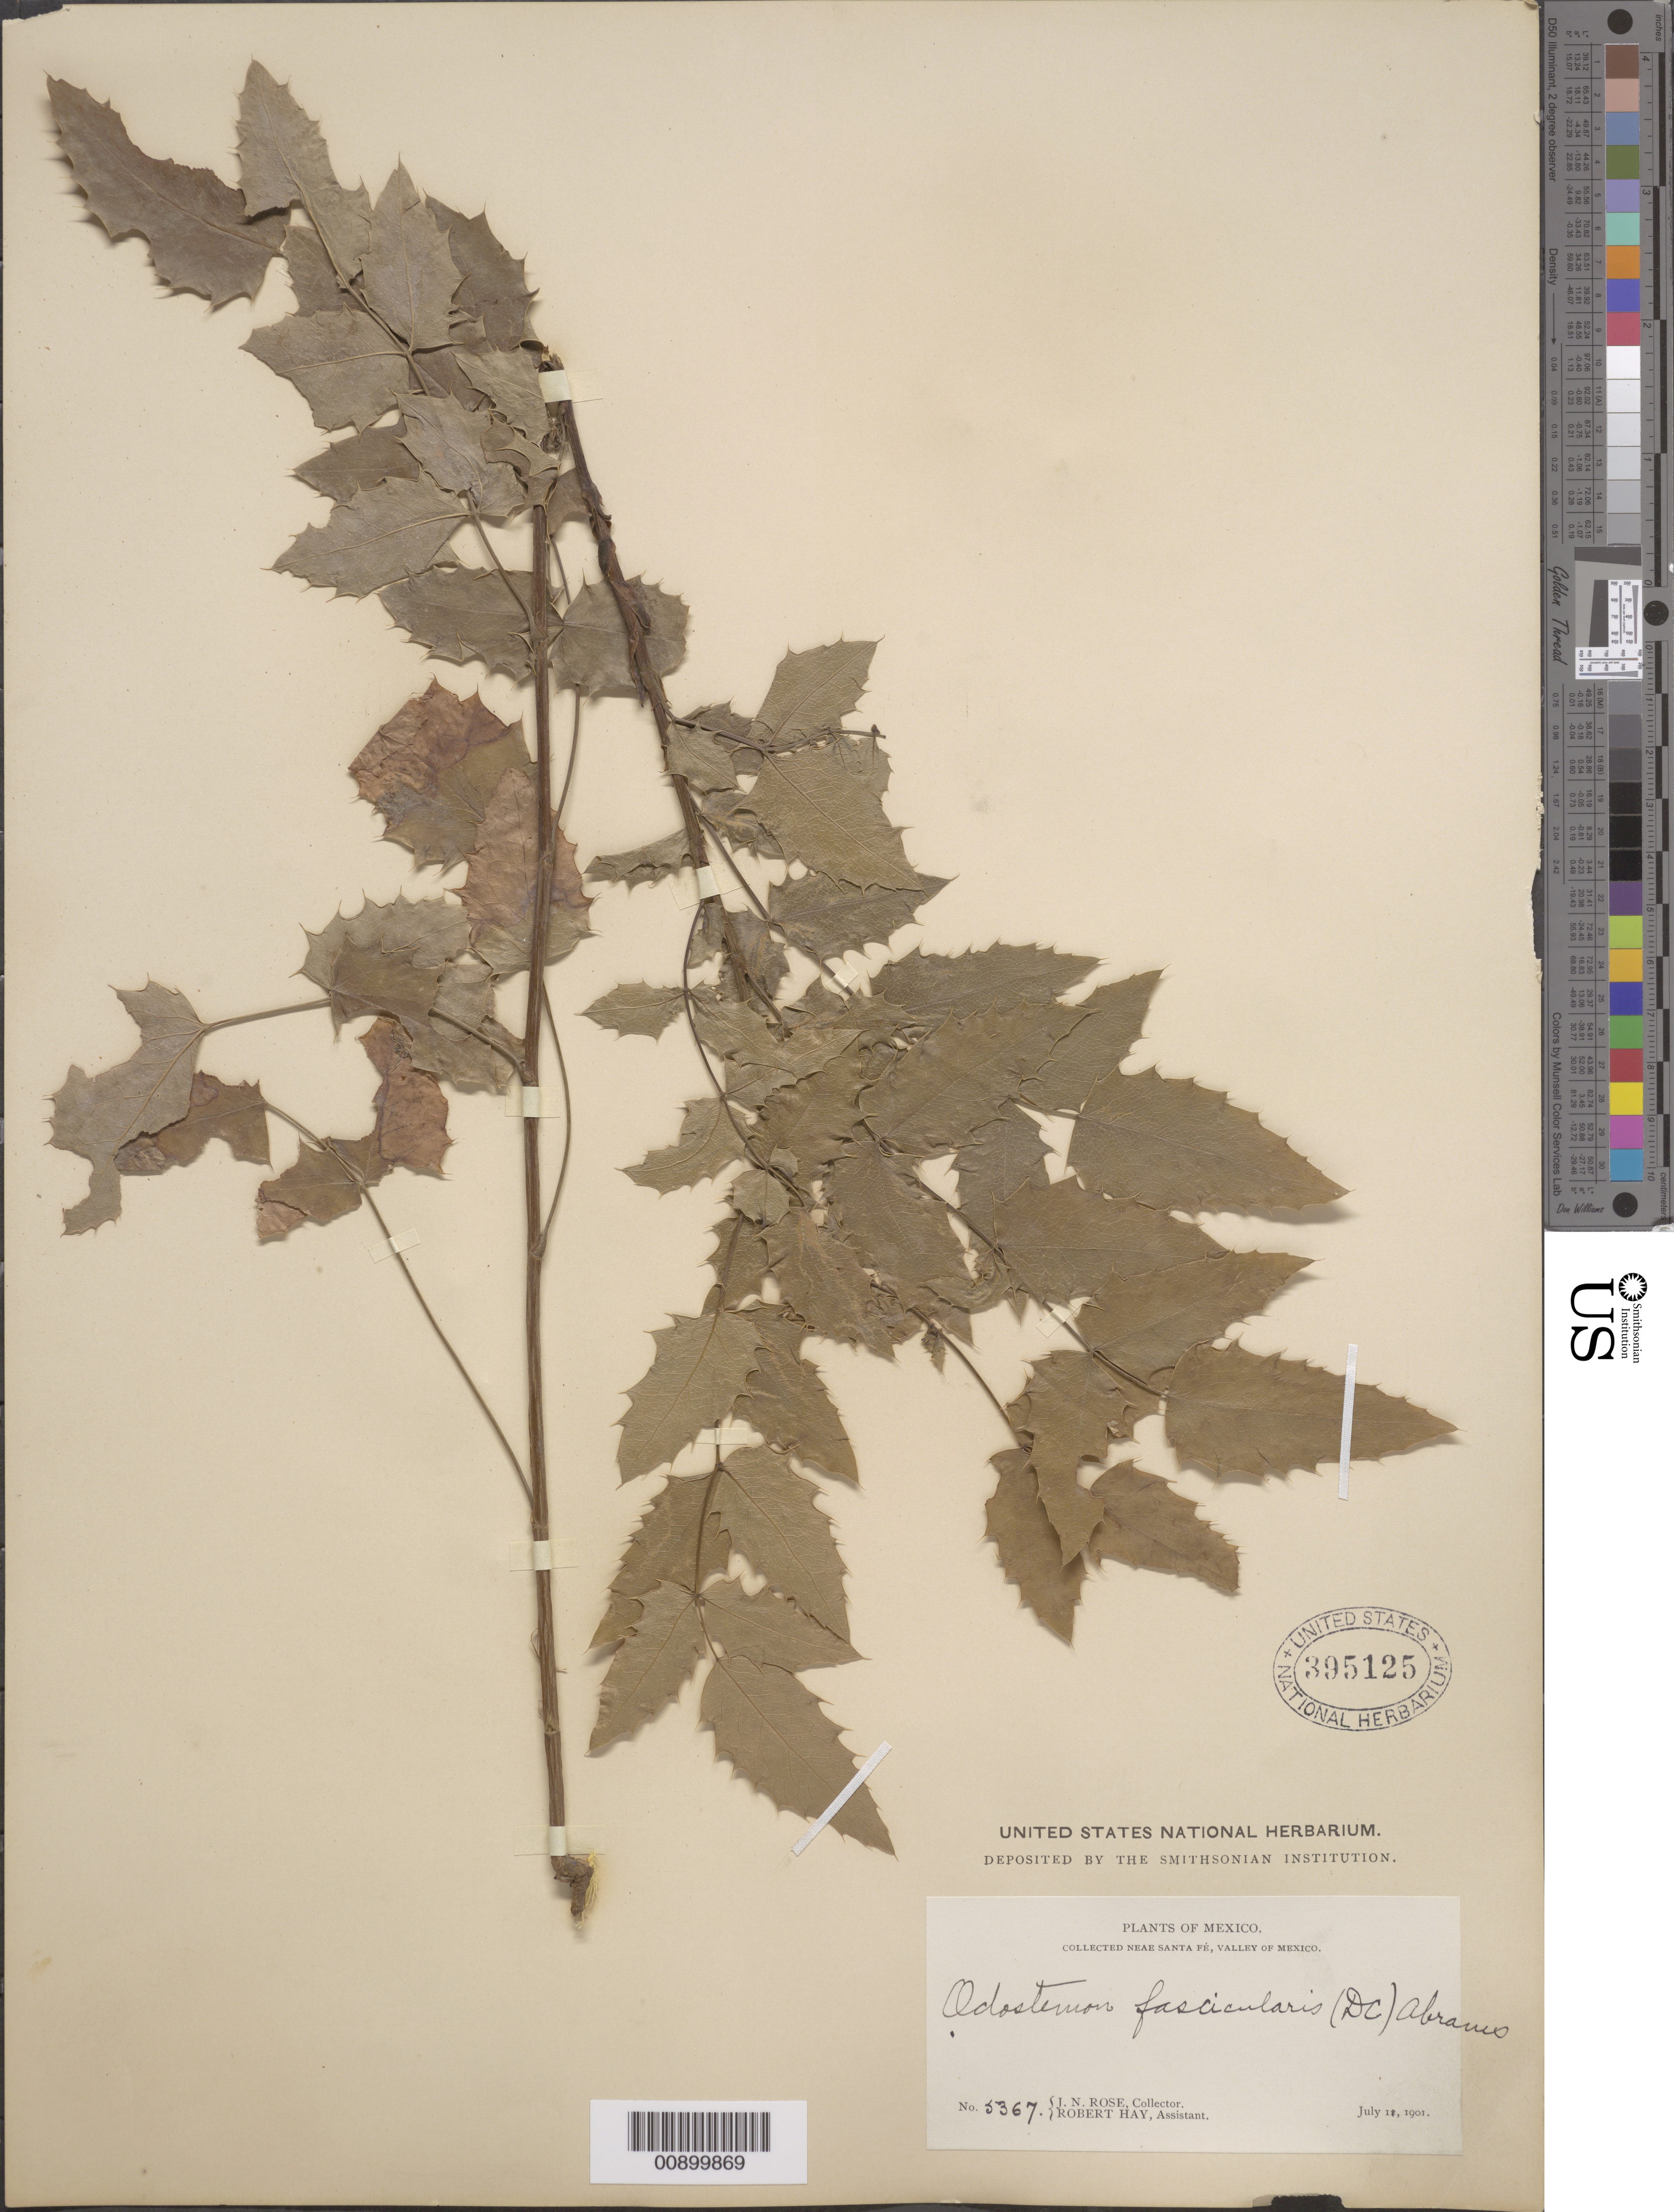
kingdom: Plantae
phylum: Tracheophyta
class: Magnoliopsida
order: Ranunculales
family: Berberidaceae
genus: Mahonia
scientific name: Mahonia fascicularis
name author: DC.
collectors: J. N. Rose & R. Hay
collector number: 5367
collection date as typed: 11 Jul 1901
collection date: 1901-07-11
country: Mexico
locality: Near Santa Fé, Valley of Mexico.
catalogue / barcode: US 395125